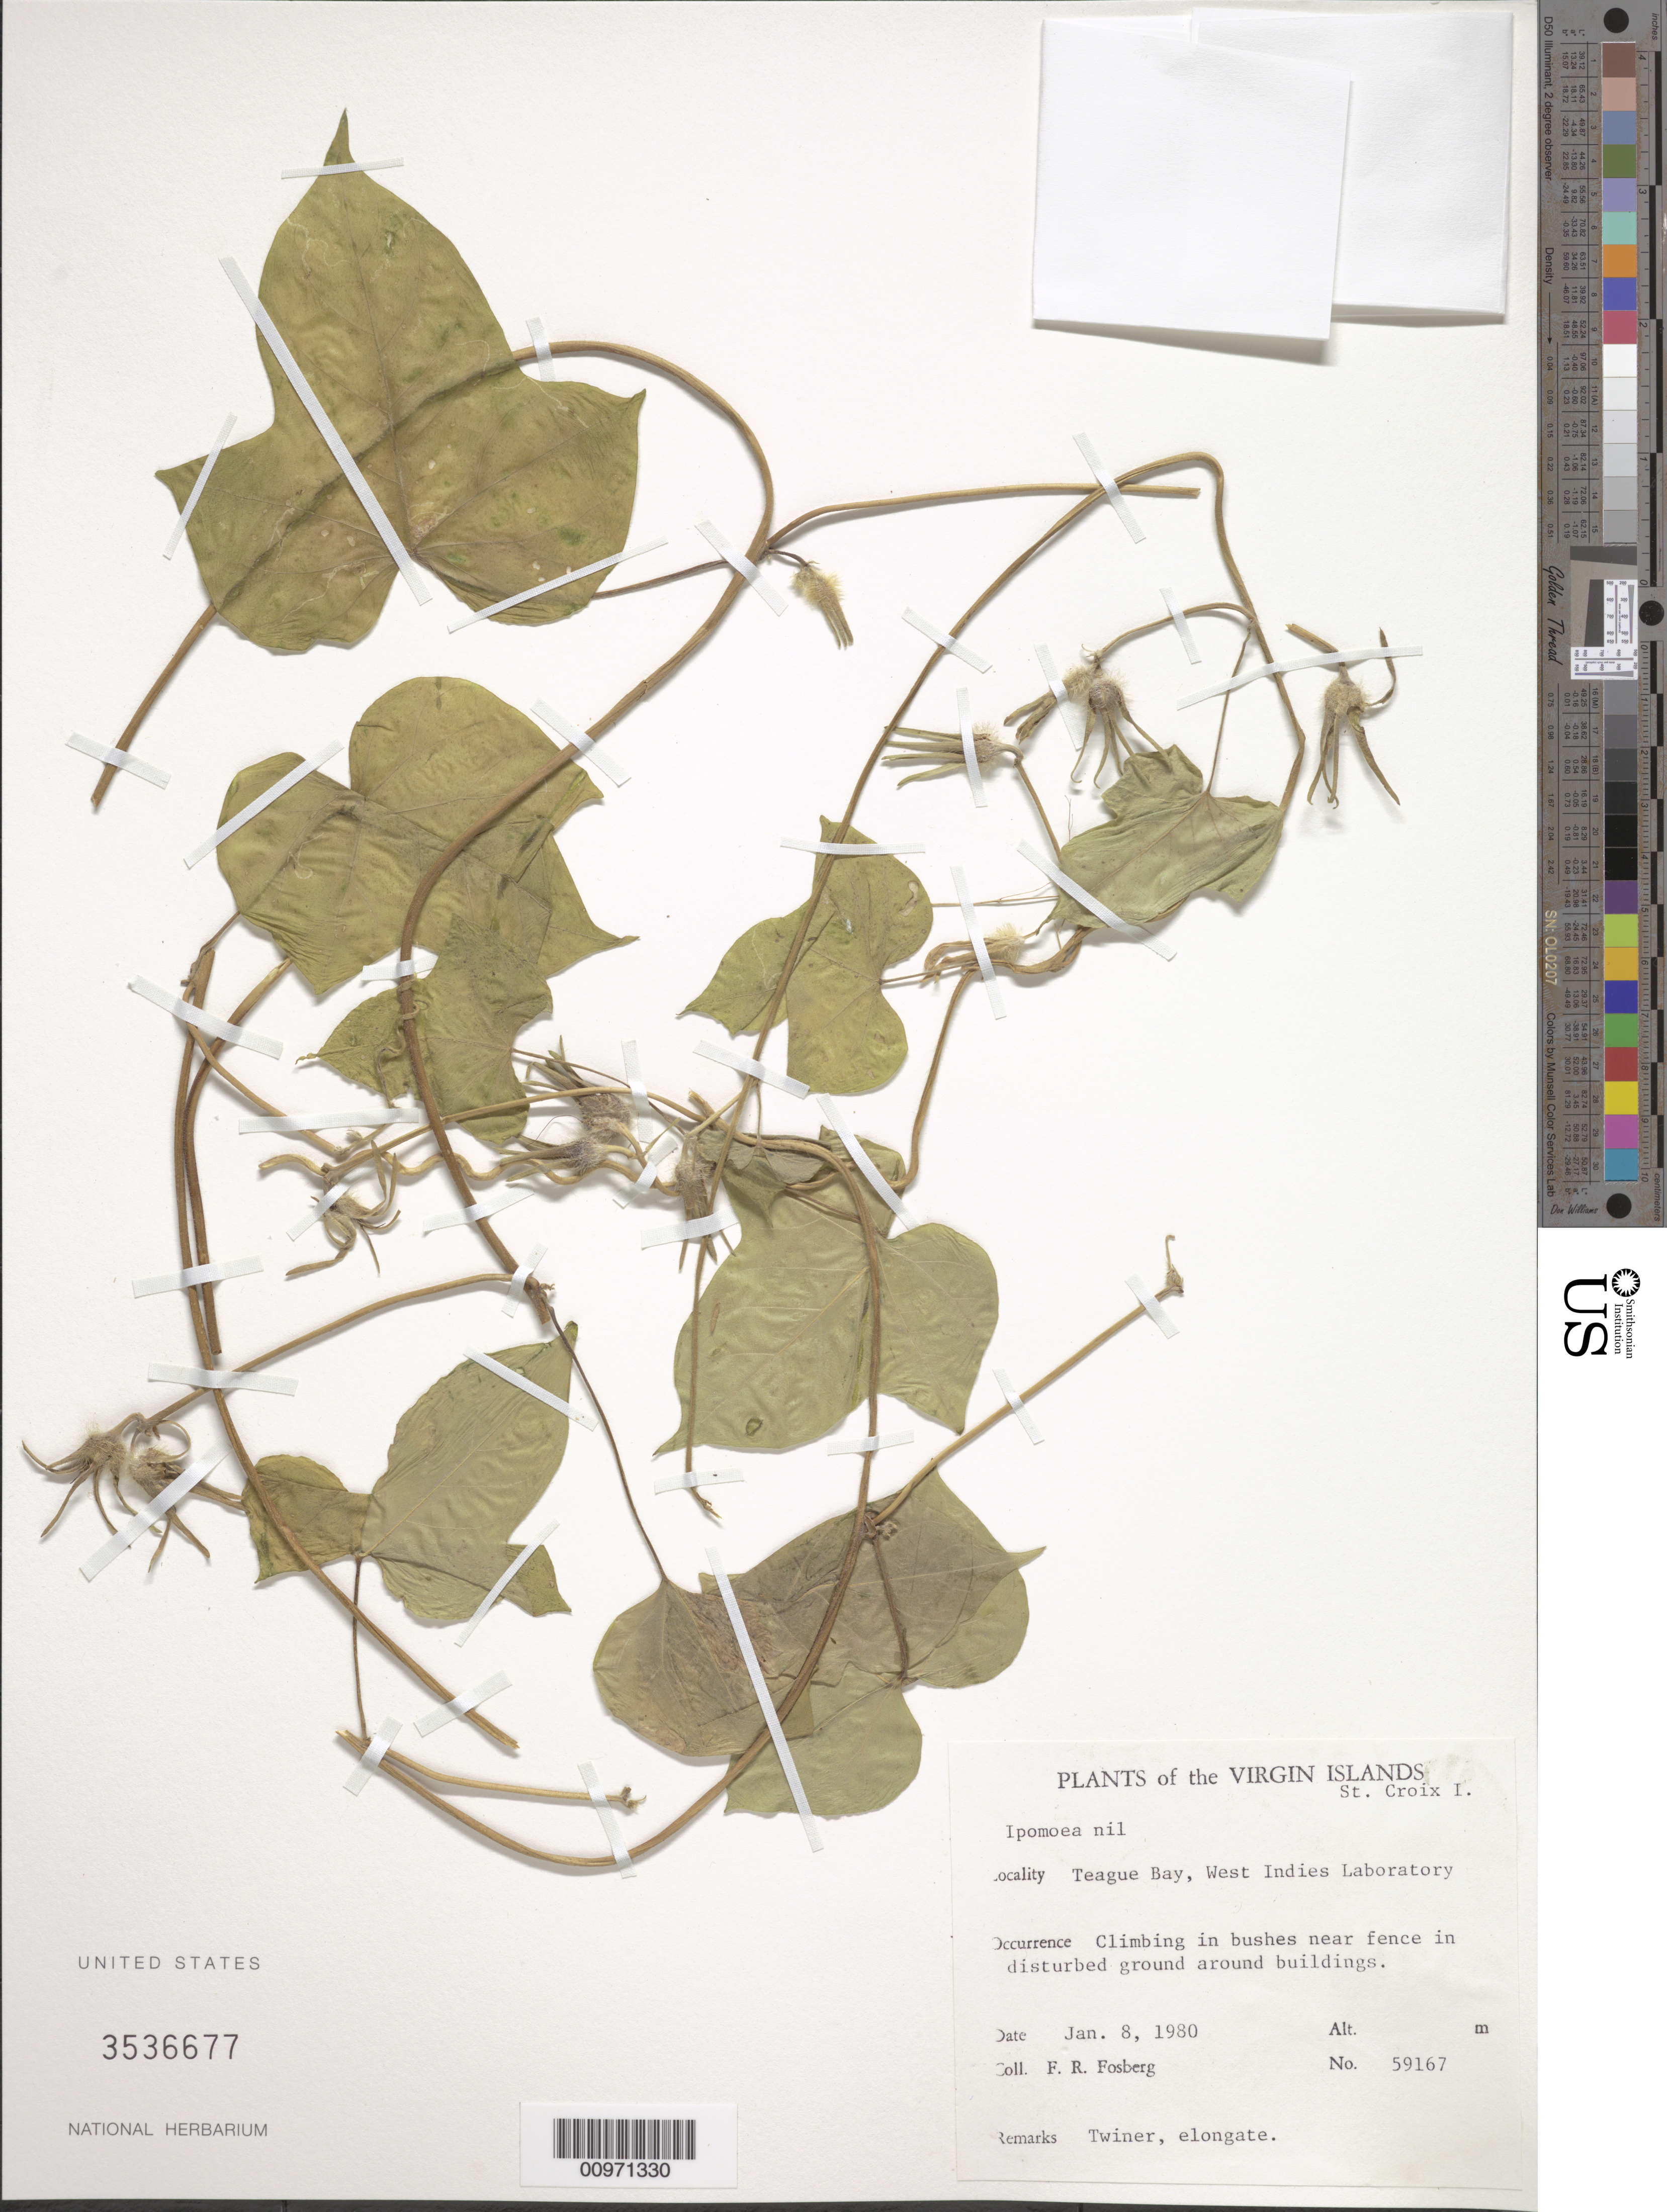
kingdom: Plantae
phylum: Tracheophyta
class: Magnoliopsida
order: Solanales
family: Convolvulaceae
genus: Ipomoea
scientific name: Ipomoea nil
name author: (L.) Roth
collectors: F. R. Fosberg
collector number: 59167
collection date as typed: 08 Jan 1980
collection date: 1980-01-08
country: U.S. Virgin Islands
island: St. Croix I.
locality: Teague Bay, West Indies Laboratory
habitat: Climbing in bushes near fence in disturbed ground around buildings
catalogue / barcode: US 3536677